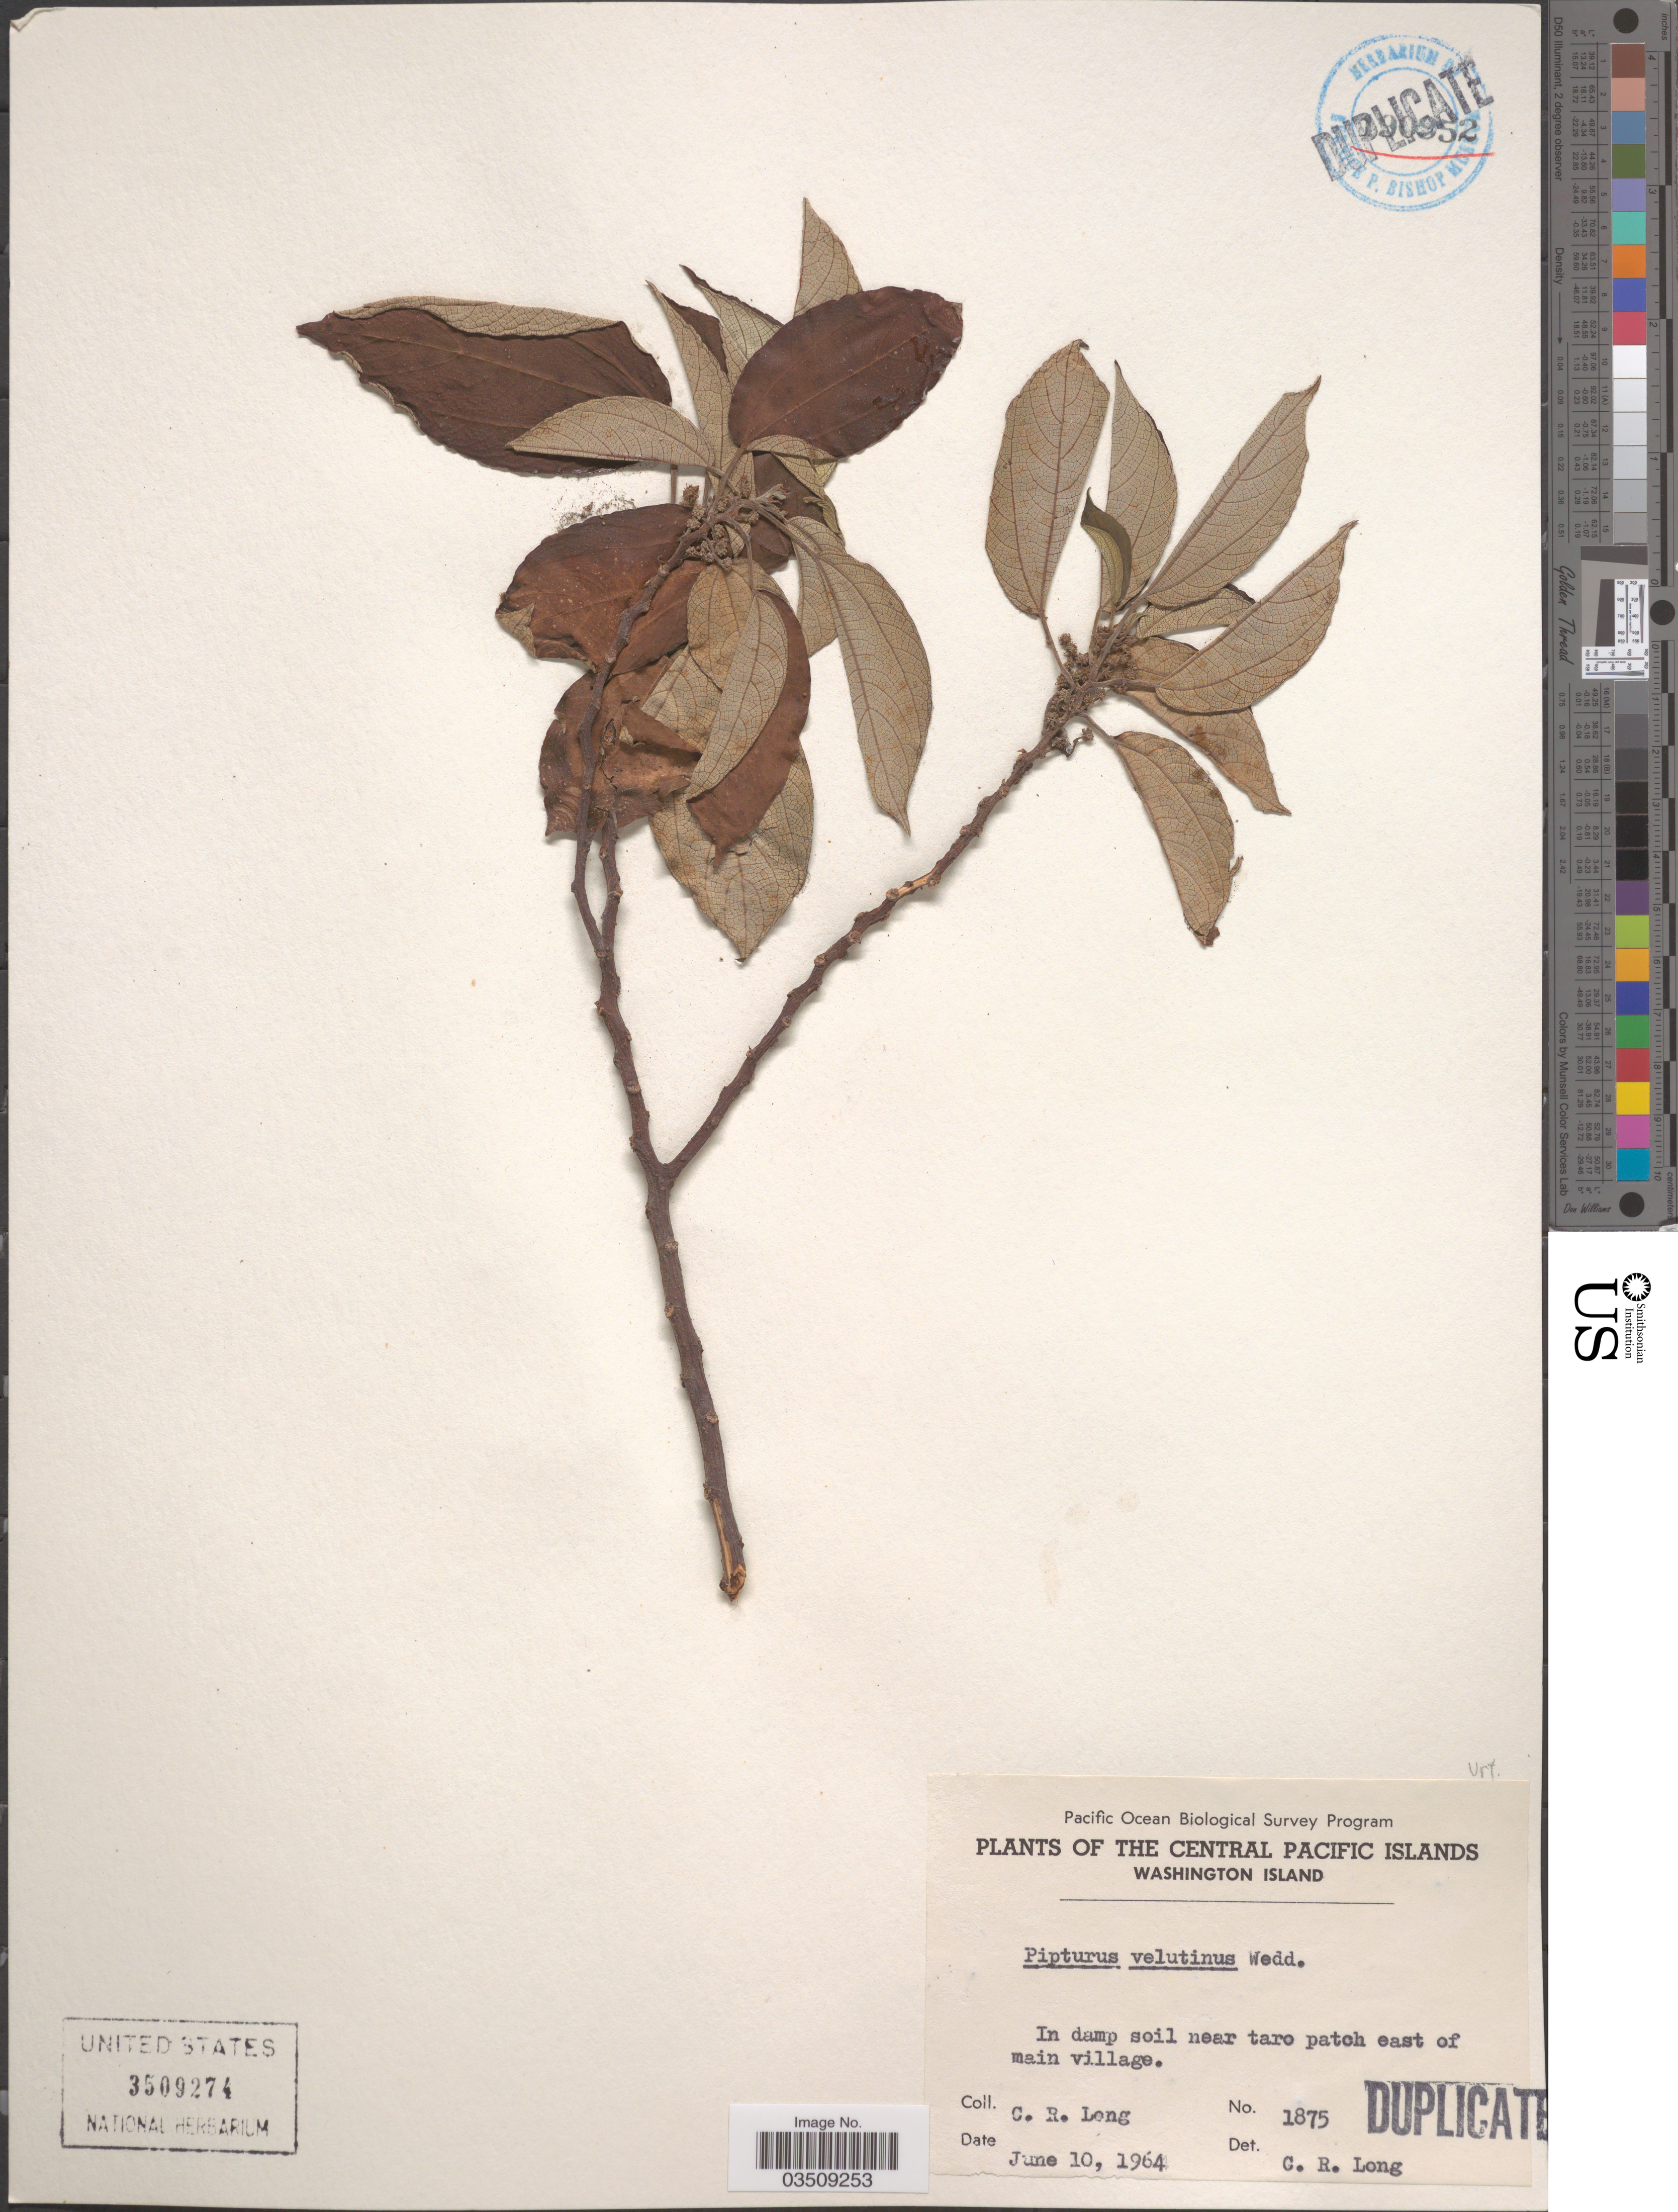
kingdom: Plantae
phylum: Tracheophyta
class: Magnoliopsida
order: Rosales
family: Urticaceae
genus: Pipturus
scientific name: Pipturus velutinus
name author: (Decne.) Wedd.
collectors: C. R. Long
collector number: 1875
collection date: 1964-06-10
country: Kiribati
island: Teraina [Washington Island]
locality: The Central Pacific Islands. Washington Island. In damp soil near taro patch east of main village.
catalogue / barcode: US 3509274